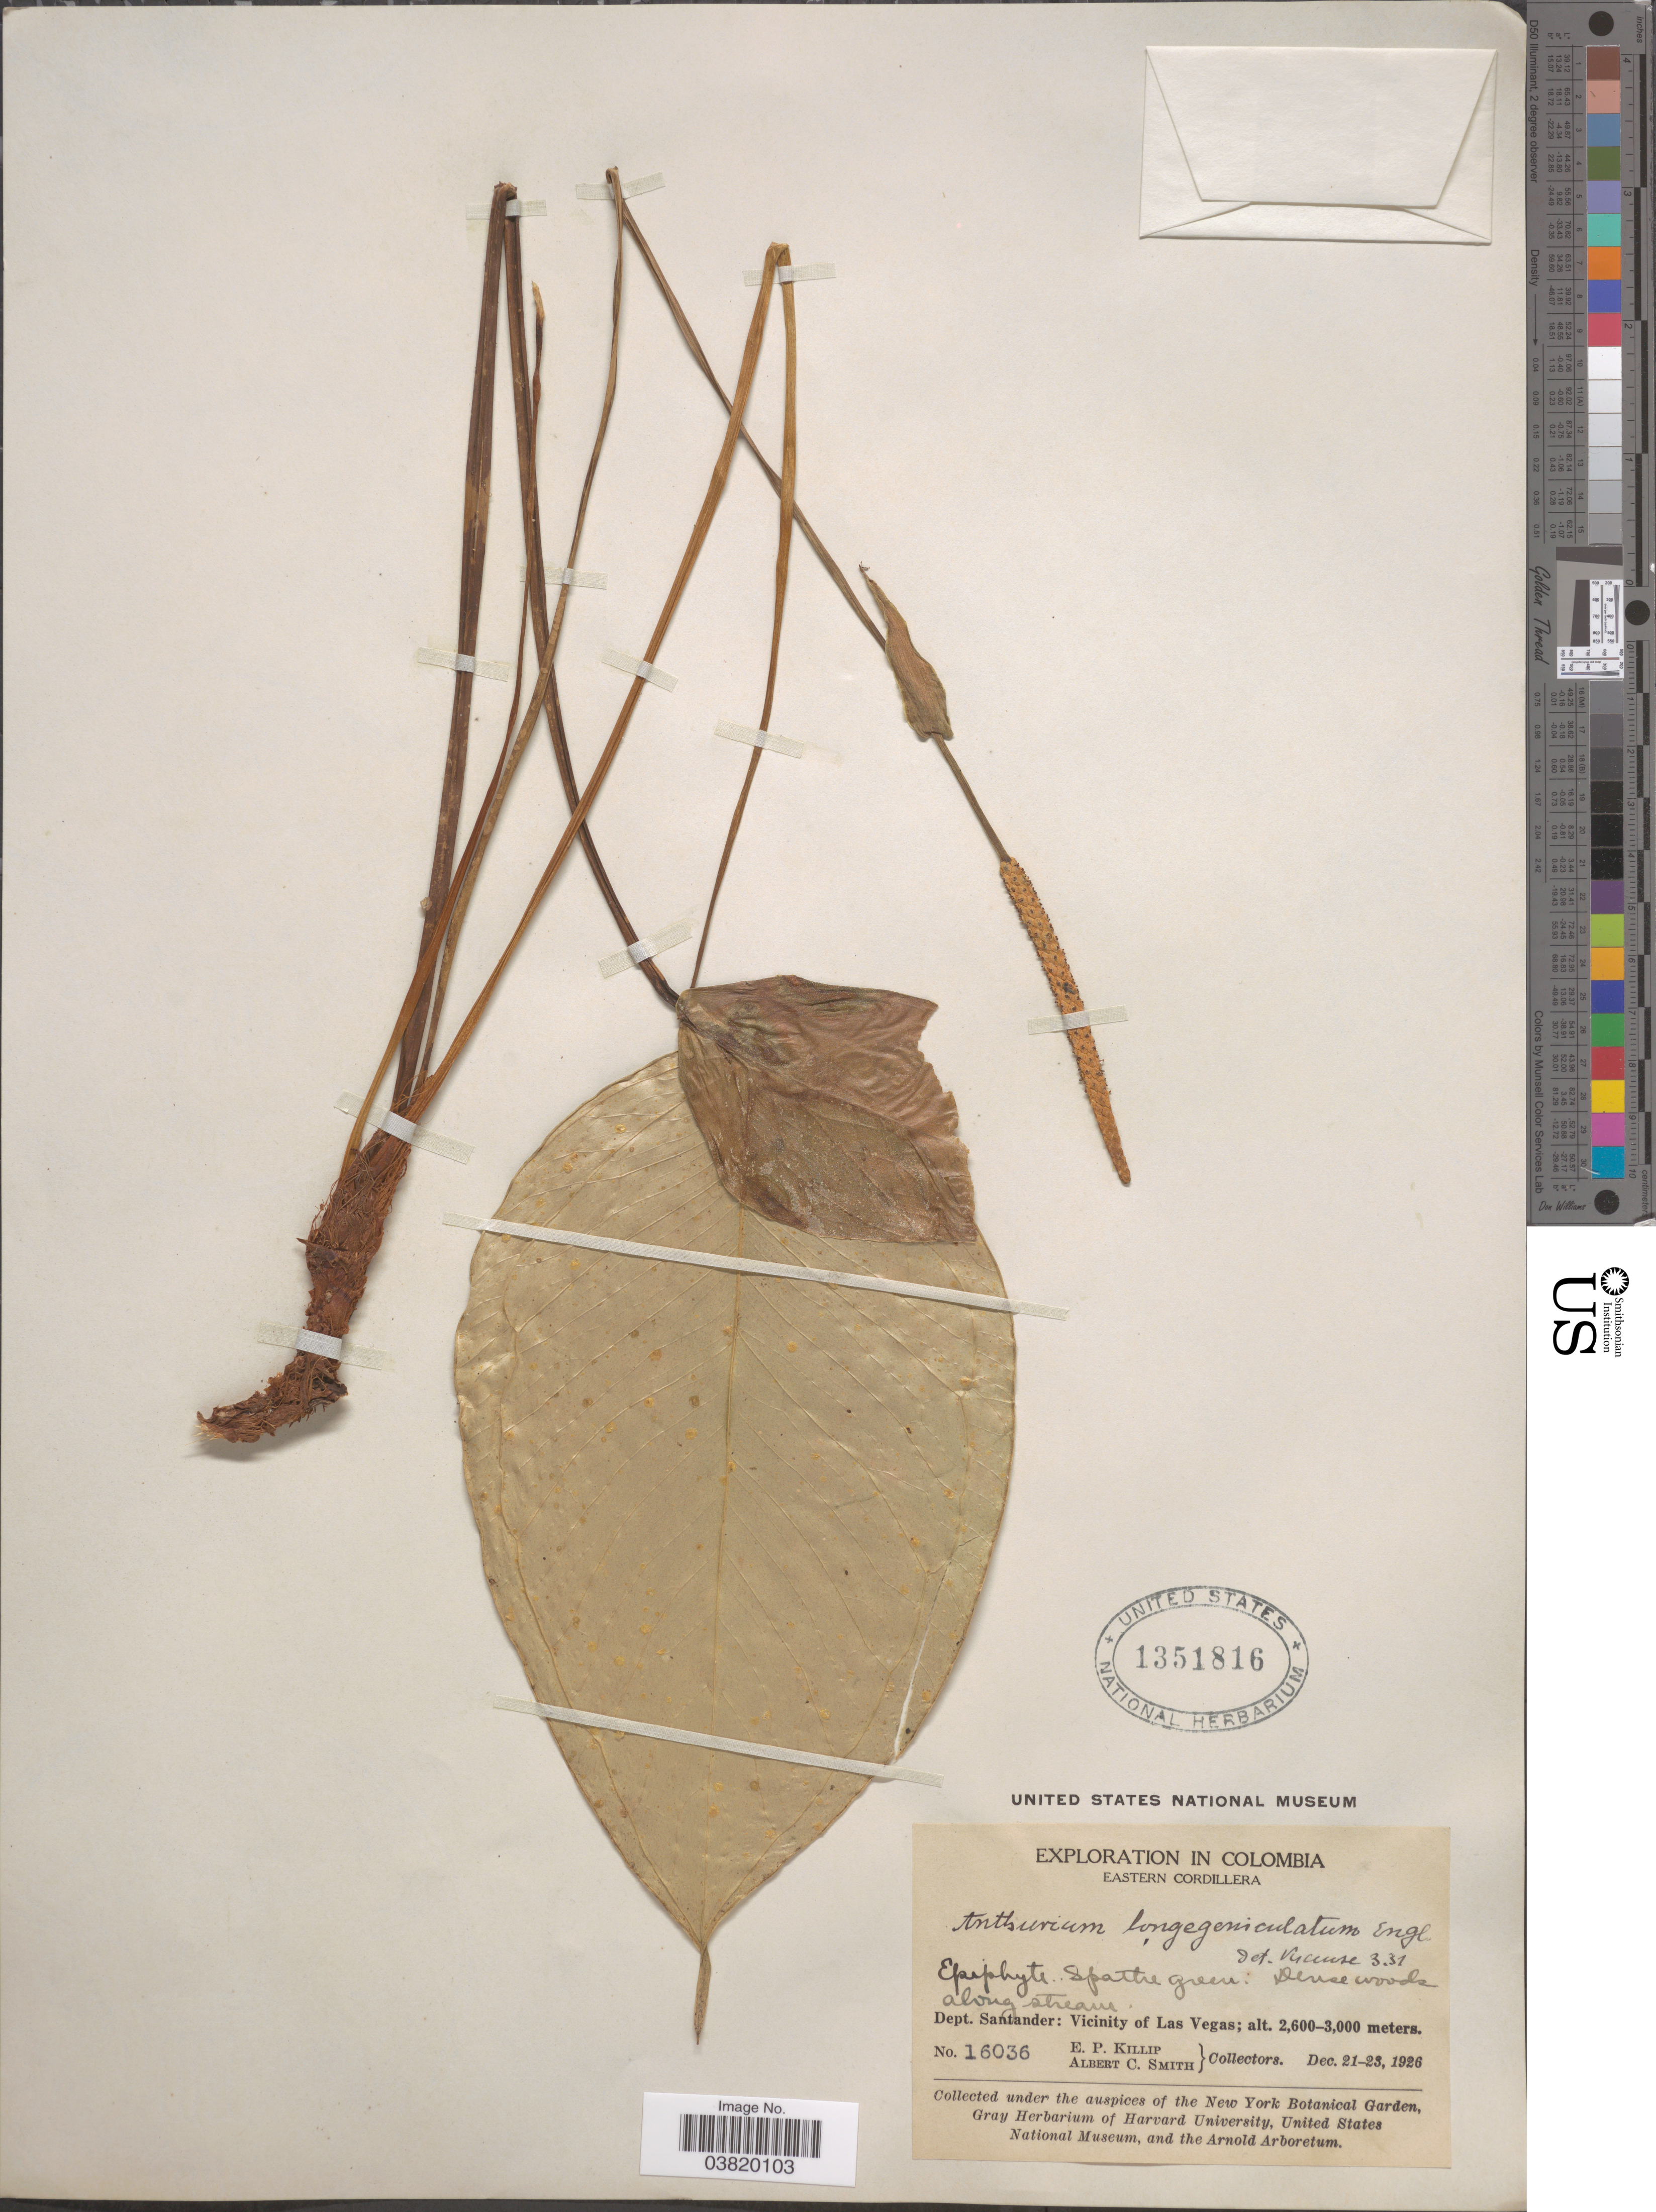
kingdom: Plantae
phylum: Tracheophyta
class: Liliopsida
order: Alismatales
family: Araceae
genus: Anthurium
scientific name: Anthurium longegeniculatum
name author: Engl.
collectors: E. P. Killip & A. C. Smith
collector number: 16036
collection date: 1926-12-21/1926-12-23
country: Colombia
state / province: Santander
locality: Eastern Cordillera. Dept. Santander: Vicinity of Las Vegas.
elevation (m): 2600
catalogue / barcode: US 1351816